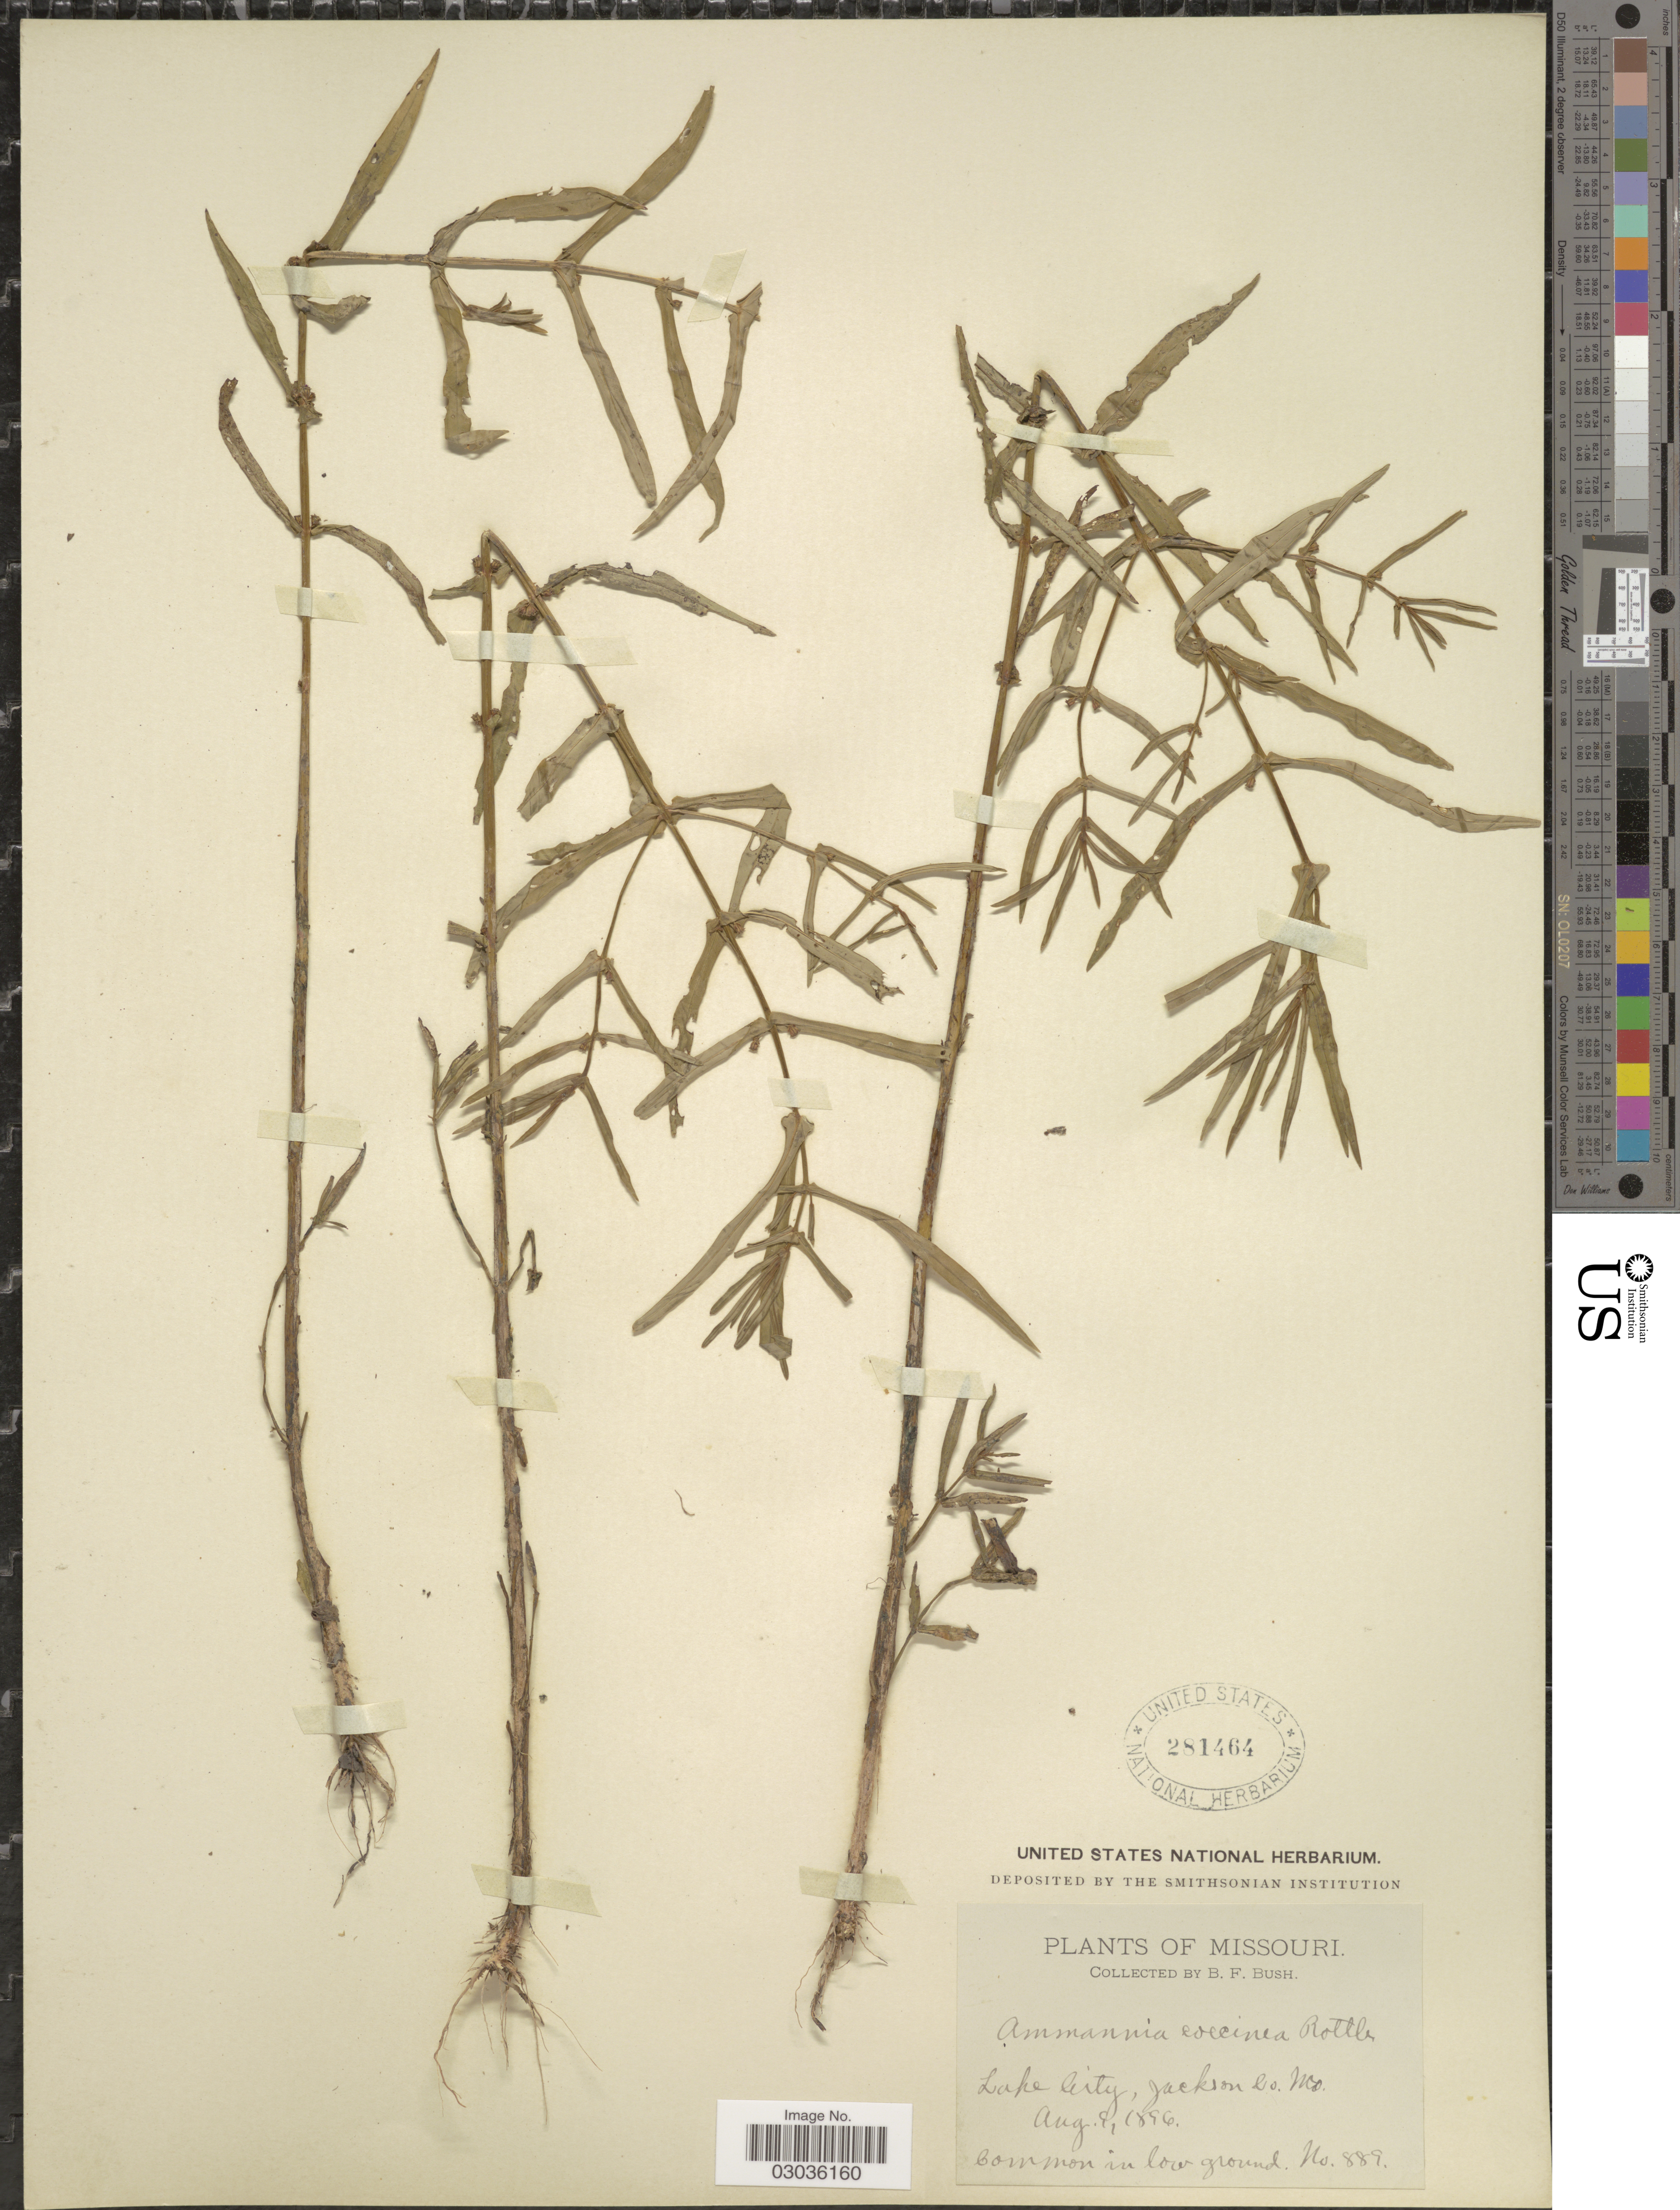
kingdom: Plantae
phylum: Tracheophyta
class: Magnoliopsida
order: Myrtales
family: Lythraceae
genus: Ammannia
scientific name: Ammannia coccinea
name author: Rottb.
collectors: B. F. Bush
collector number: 889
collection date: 1896-08-09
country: United States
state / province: Missouri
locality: Lake City, Jackson Co.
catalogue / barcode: US 281464